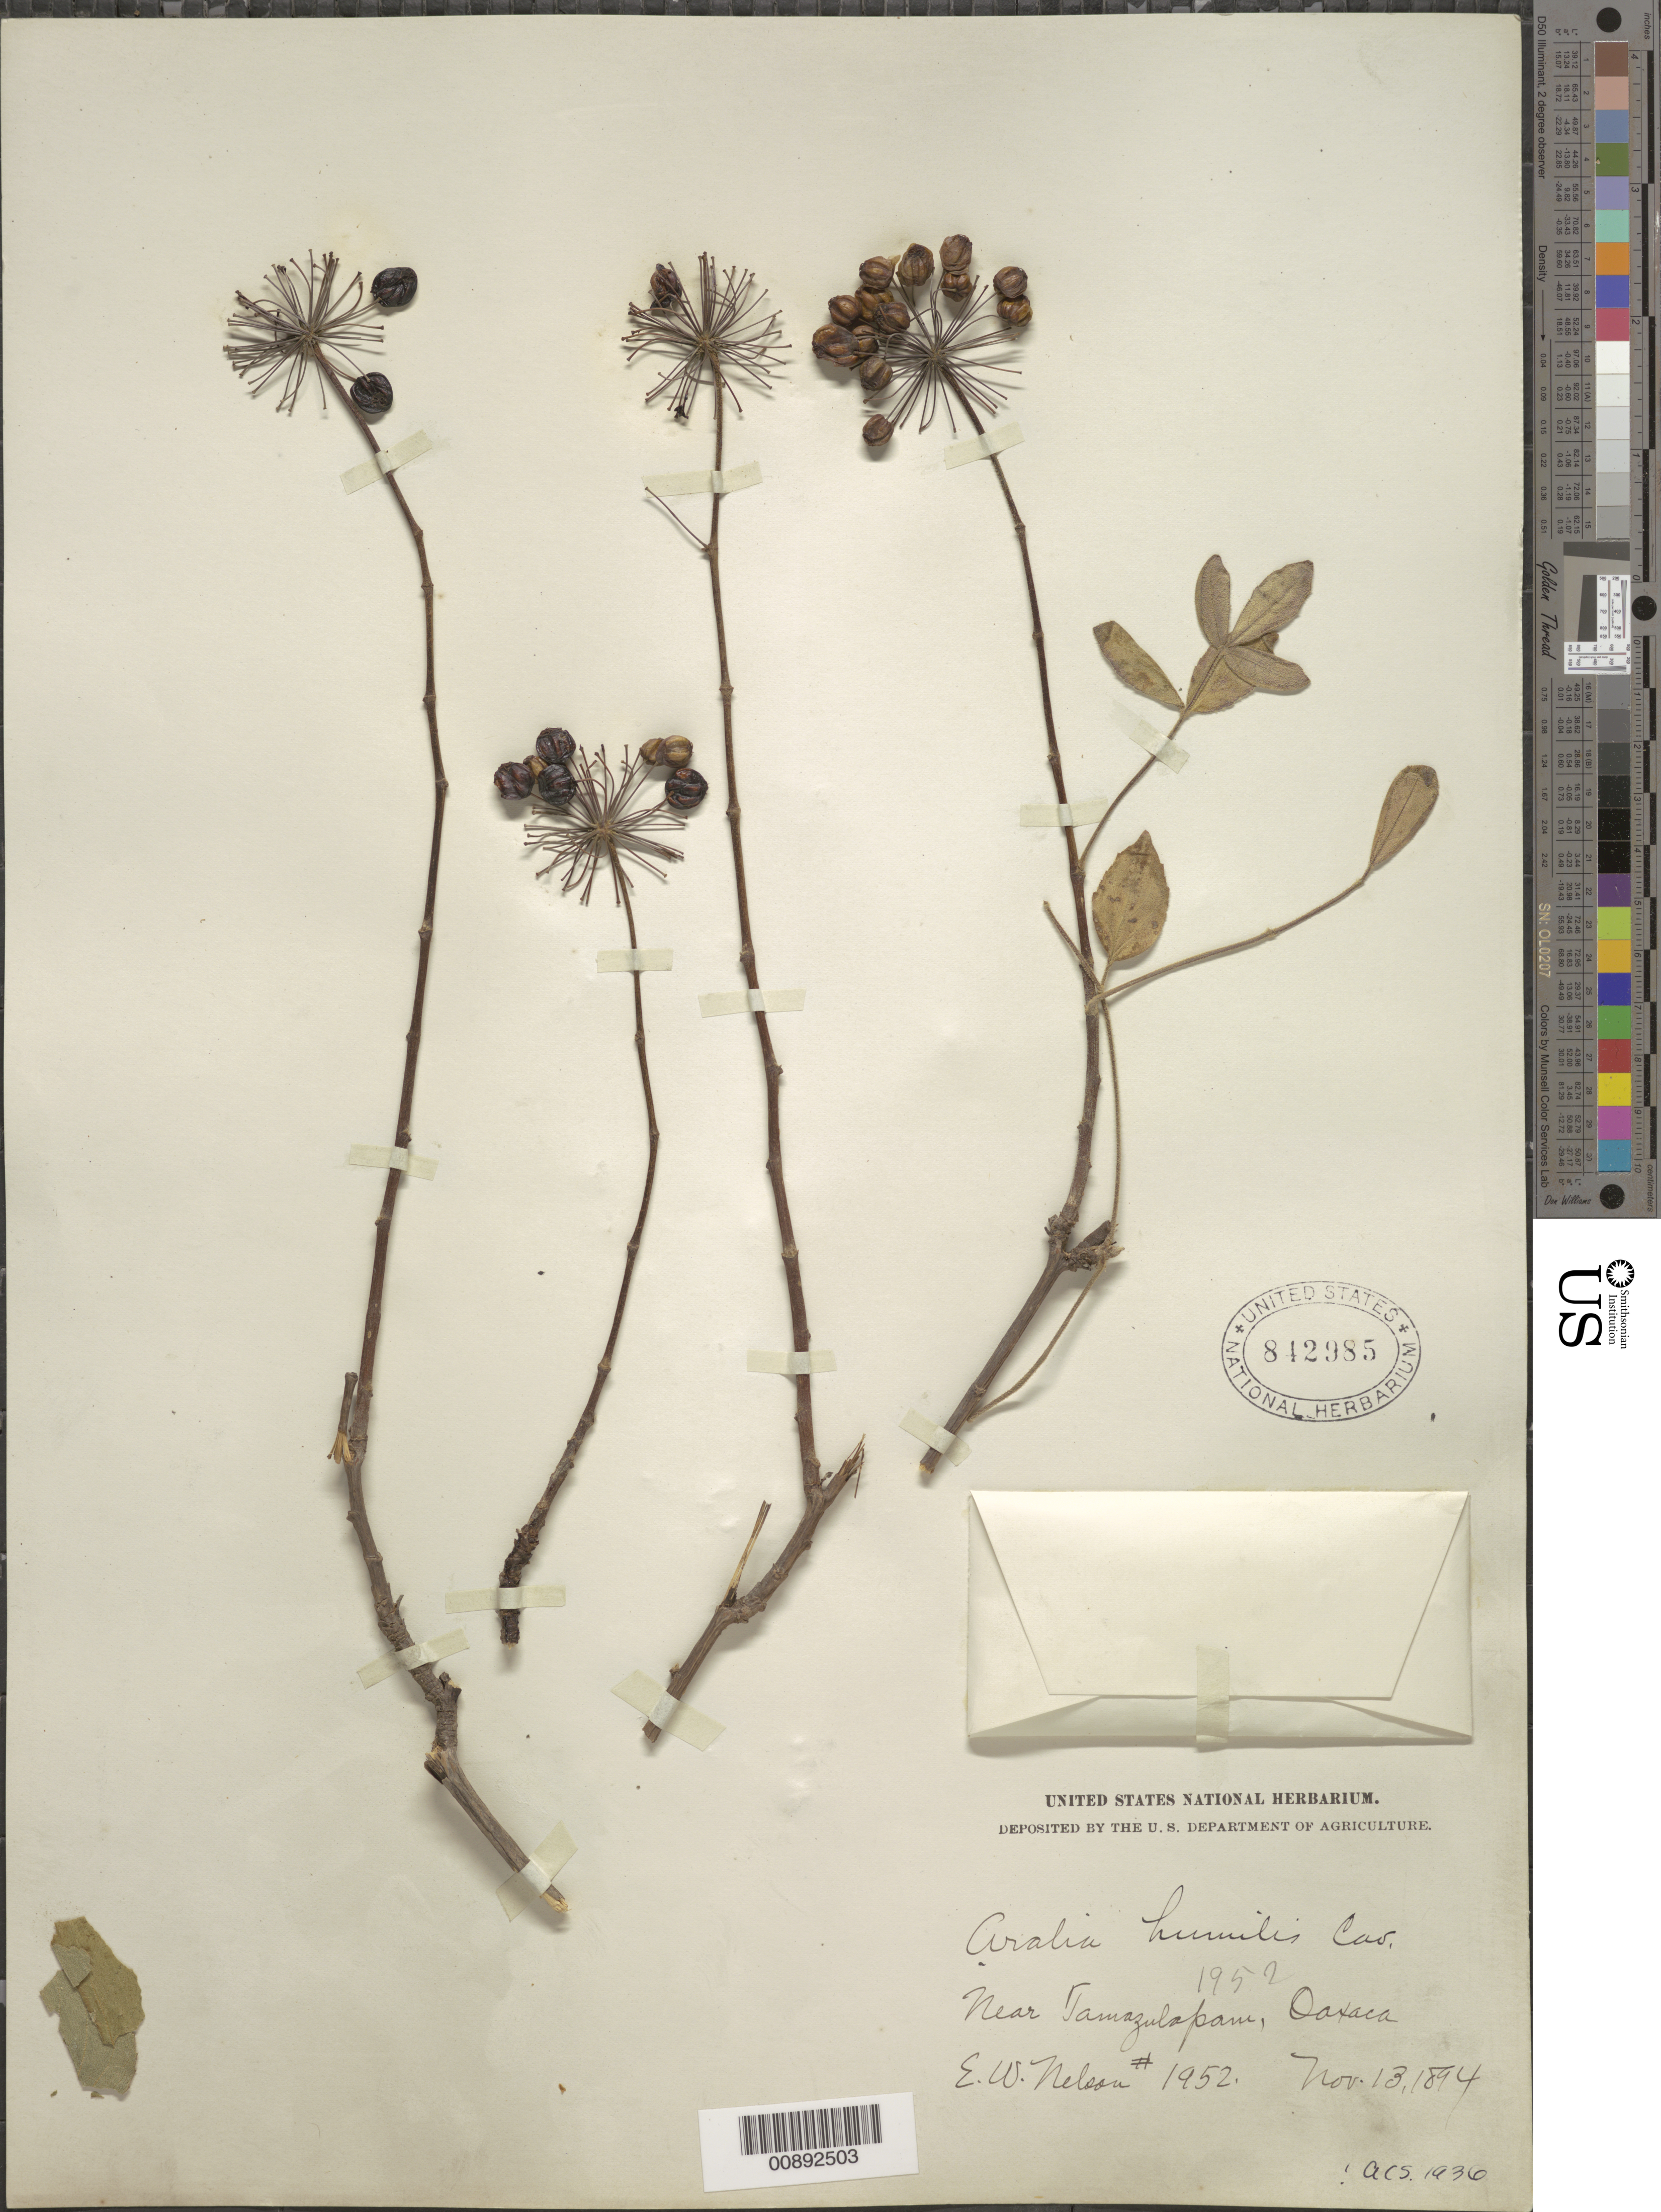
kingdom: Plantae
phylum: Tracheophyta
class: Magnoliopsida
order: Apiales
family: Araliaceae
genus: Aralia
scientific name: Aralia humilis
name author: Cav.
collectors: E. W. Nelson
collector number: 1952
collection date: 1894-11-13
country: Mexico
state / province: Oaxaca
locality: Near Tamzulapan.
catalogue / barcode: US 842985